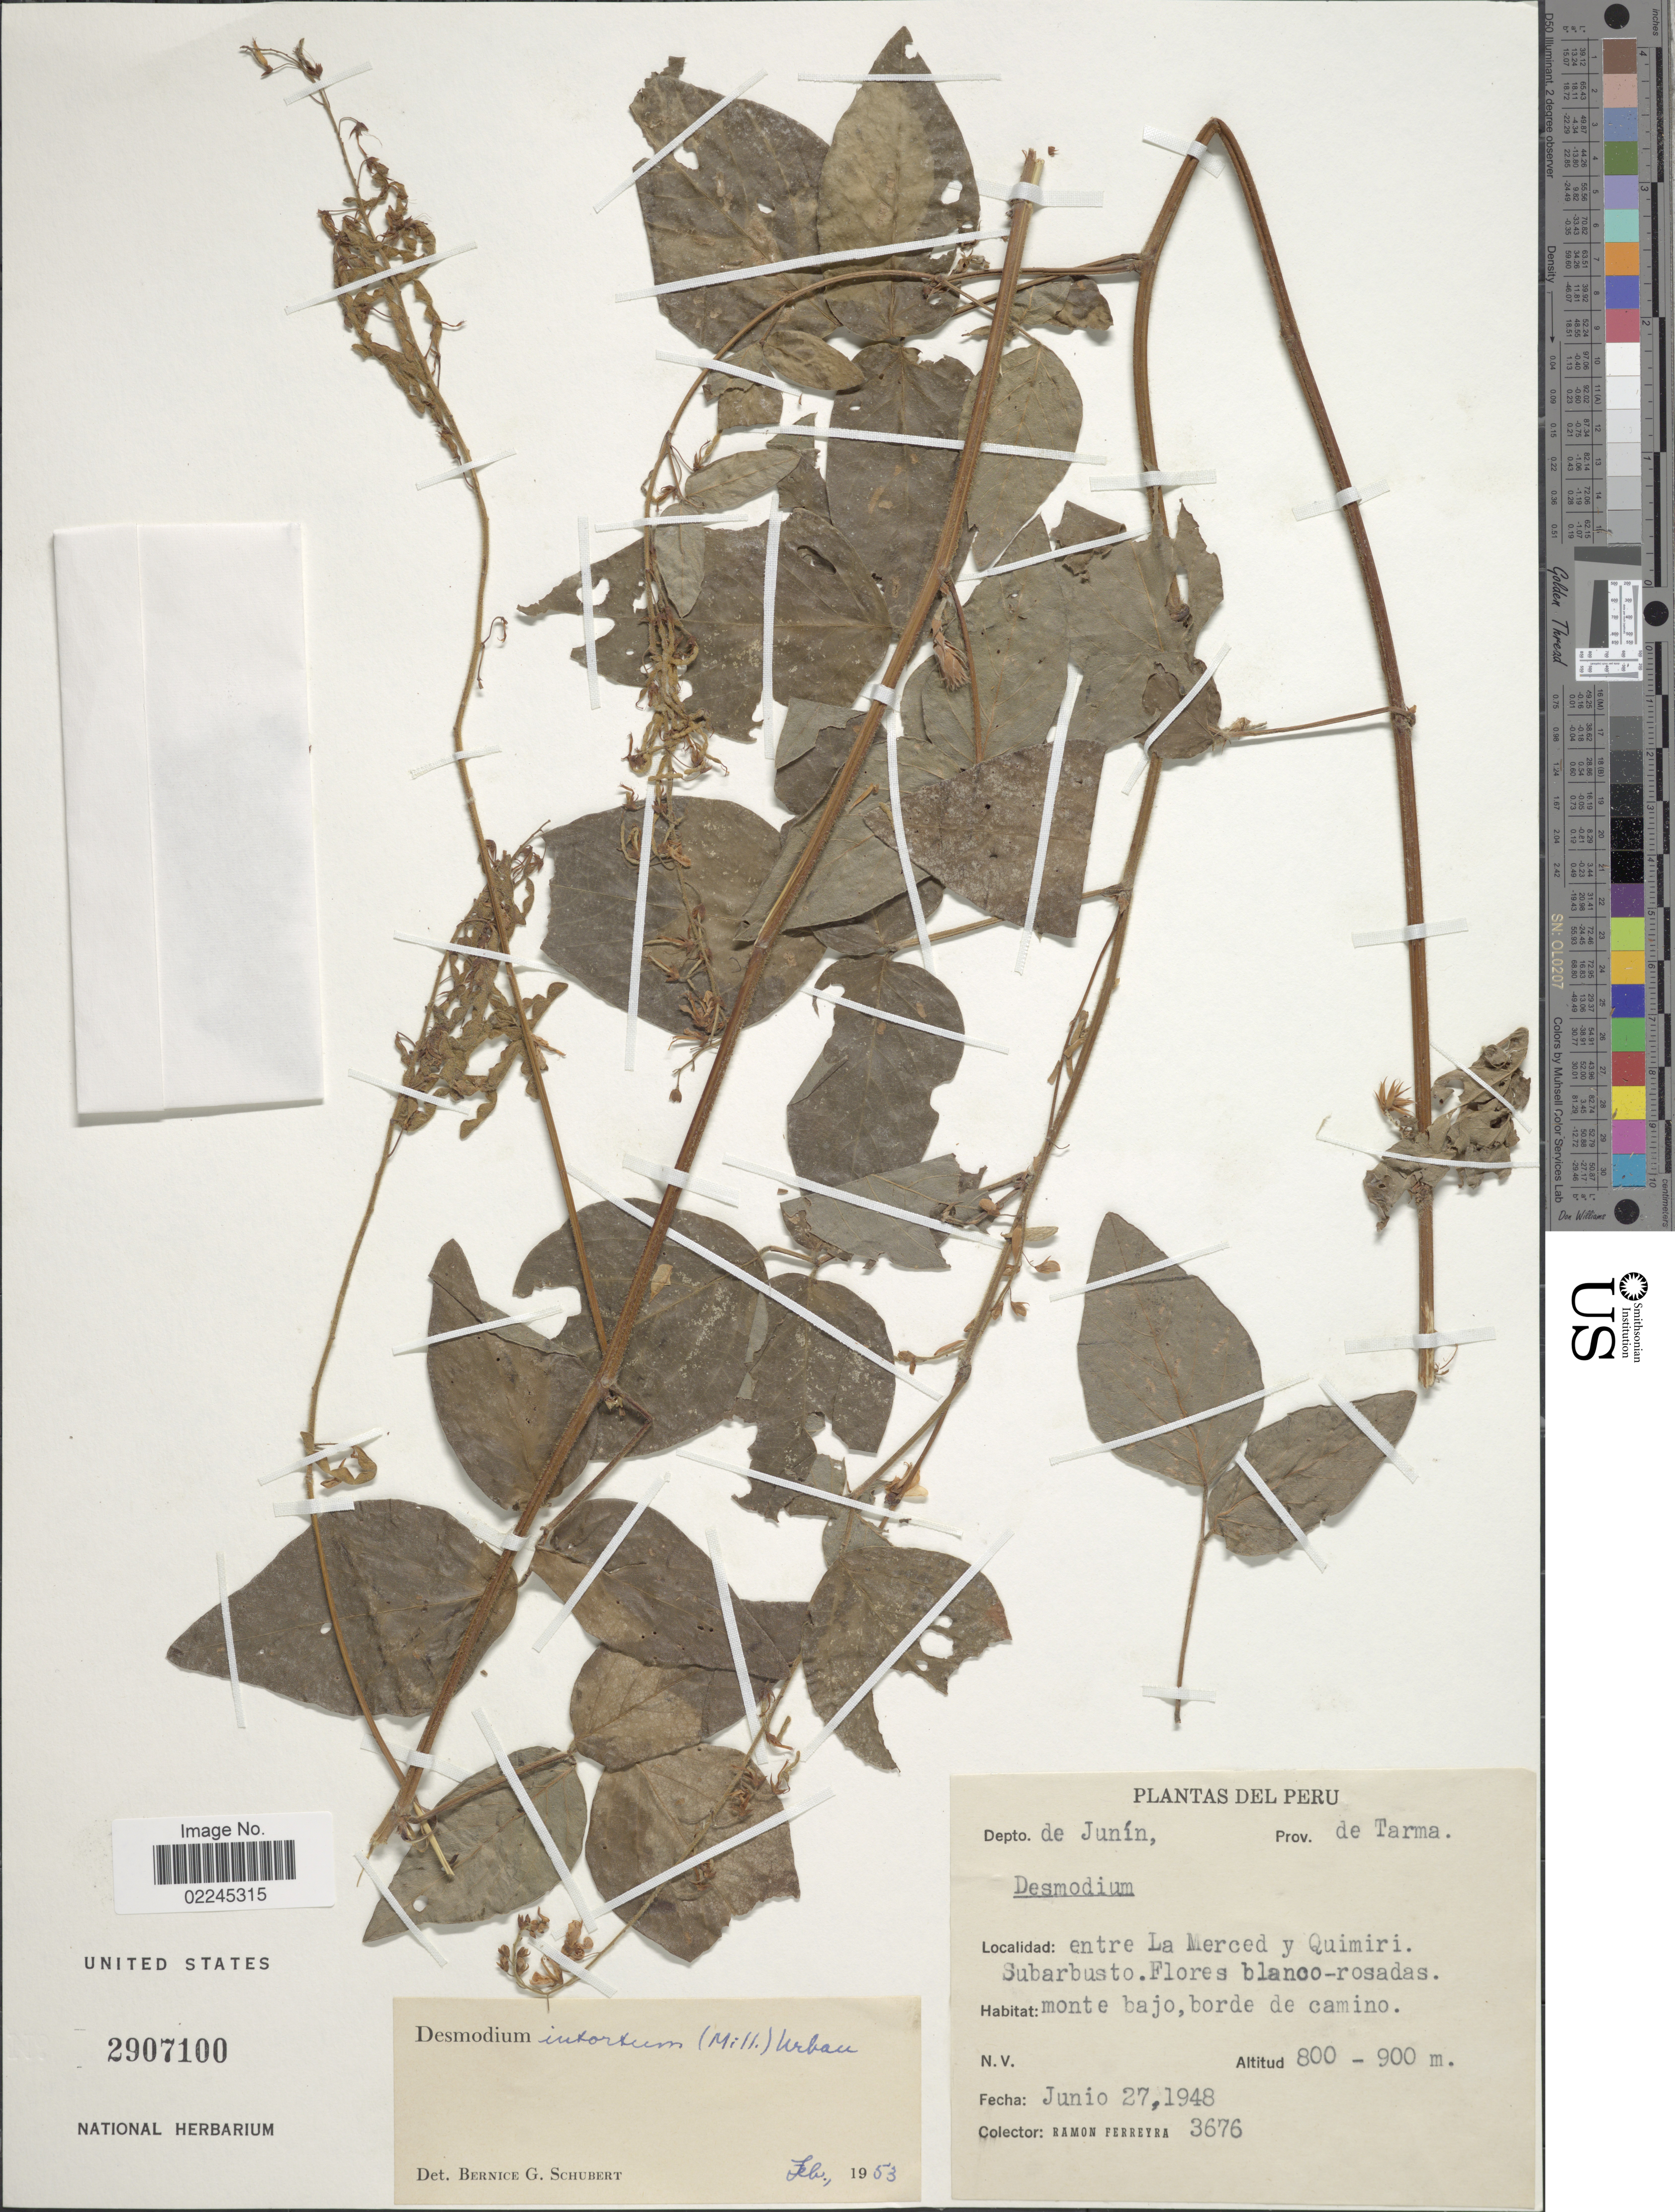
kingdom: Plantae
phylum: Tracheophyta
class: Magnoliopsida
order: Fabales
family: Fabaceae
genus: Desmodium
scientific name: Desmodium intortum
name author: (Mill.) Urb.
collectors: R. A. Ferreyra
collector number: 3676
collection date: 1948-06-27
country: Peru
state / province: Junín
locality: Depto. de Junin. Prov. de Tarma. Entre La Merced y Quimiri.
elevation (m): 800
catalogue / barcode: US 2907100